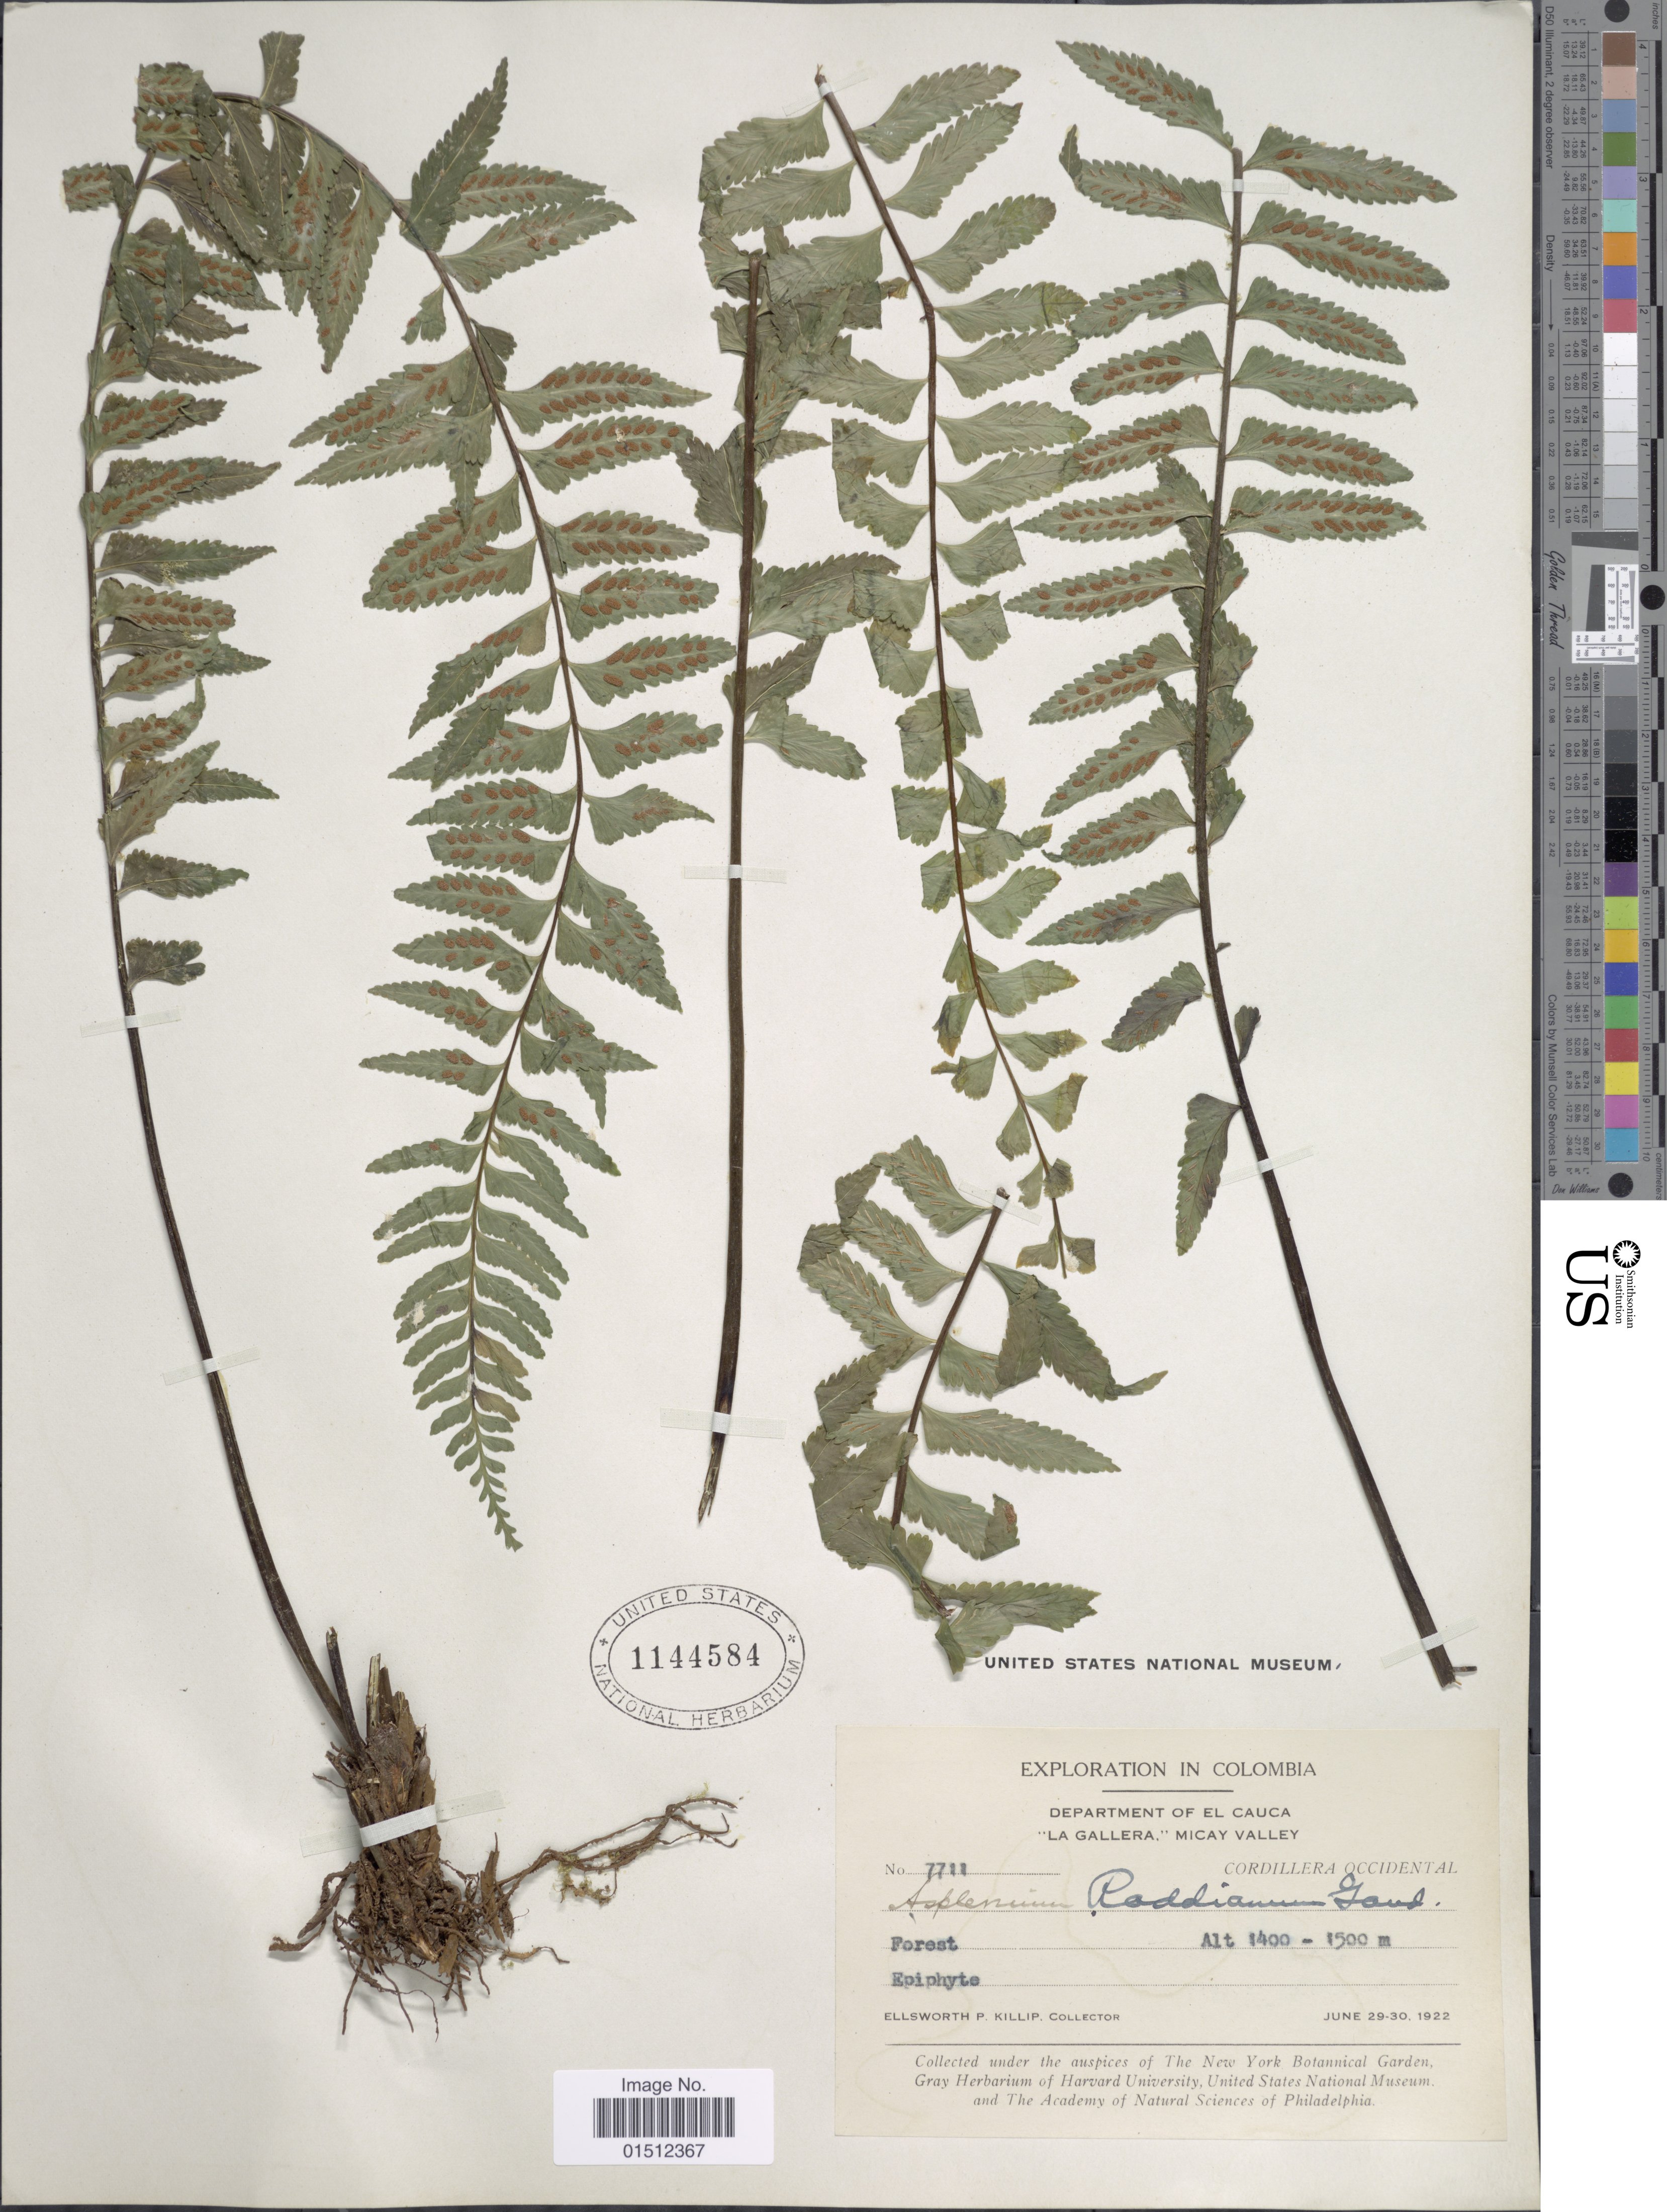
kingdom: Plantae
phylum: Tracheophyta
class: Polypodiopsida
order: Polypodiales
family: Aspleniaceae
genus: Asplenium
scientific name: Asplenium raddianum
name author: Gaudich.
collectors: E. P. Killip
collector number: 7711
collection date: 1922-06-29/1922-06-30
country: Colombia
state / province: Cauca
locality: Colombia, Department of E Cauca. "La Gallera, " Micay Valley. Cordillera Central.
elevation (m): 1400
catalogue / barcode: US 1144584